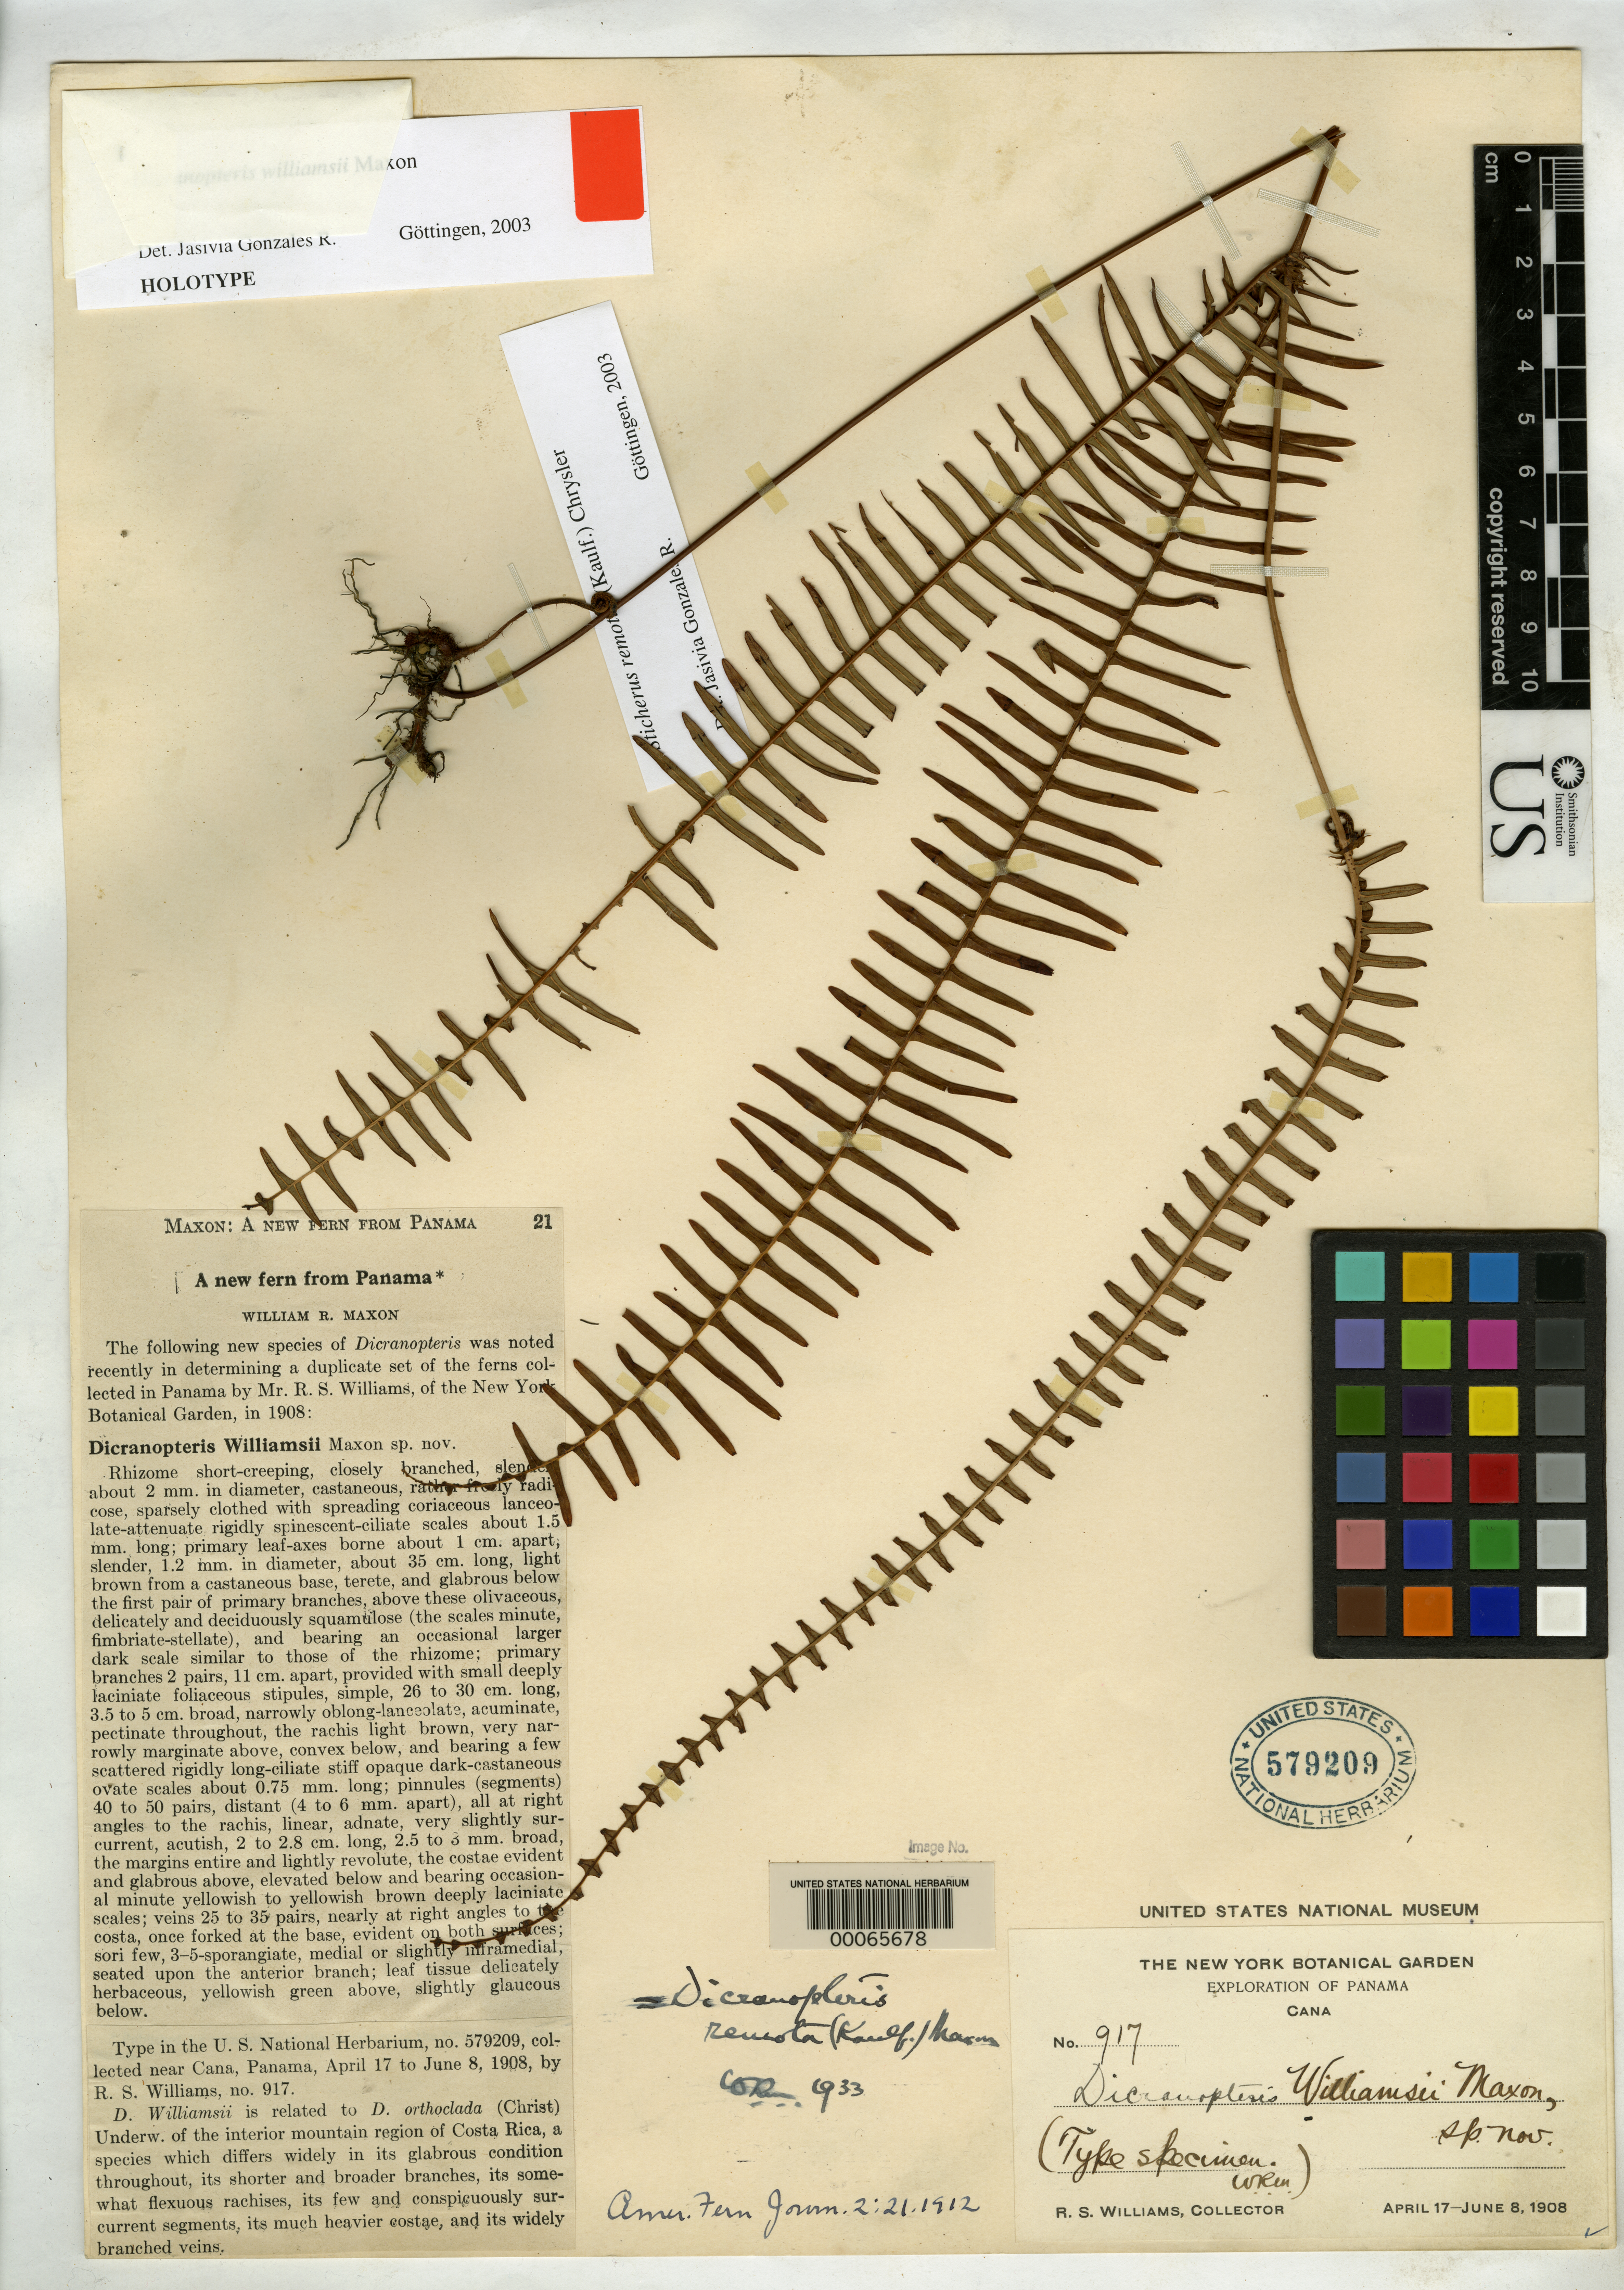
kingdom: Plantae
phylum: Tracheophyta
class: Polypodiopsida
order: Gleicheniales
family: Gleicheniaceae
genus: Dicranopteris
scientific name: Dicranopteris williamsii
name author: Maxon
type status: Holotype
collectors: R. S. Williams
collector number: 917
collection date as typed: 17 Apr 1908 to -- Jun 1908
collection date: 1908-04-17/1908-06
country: Panama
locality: Cana.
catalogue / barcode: US 579209